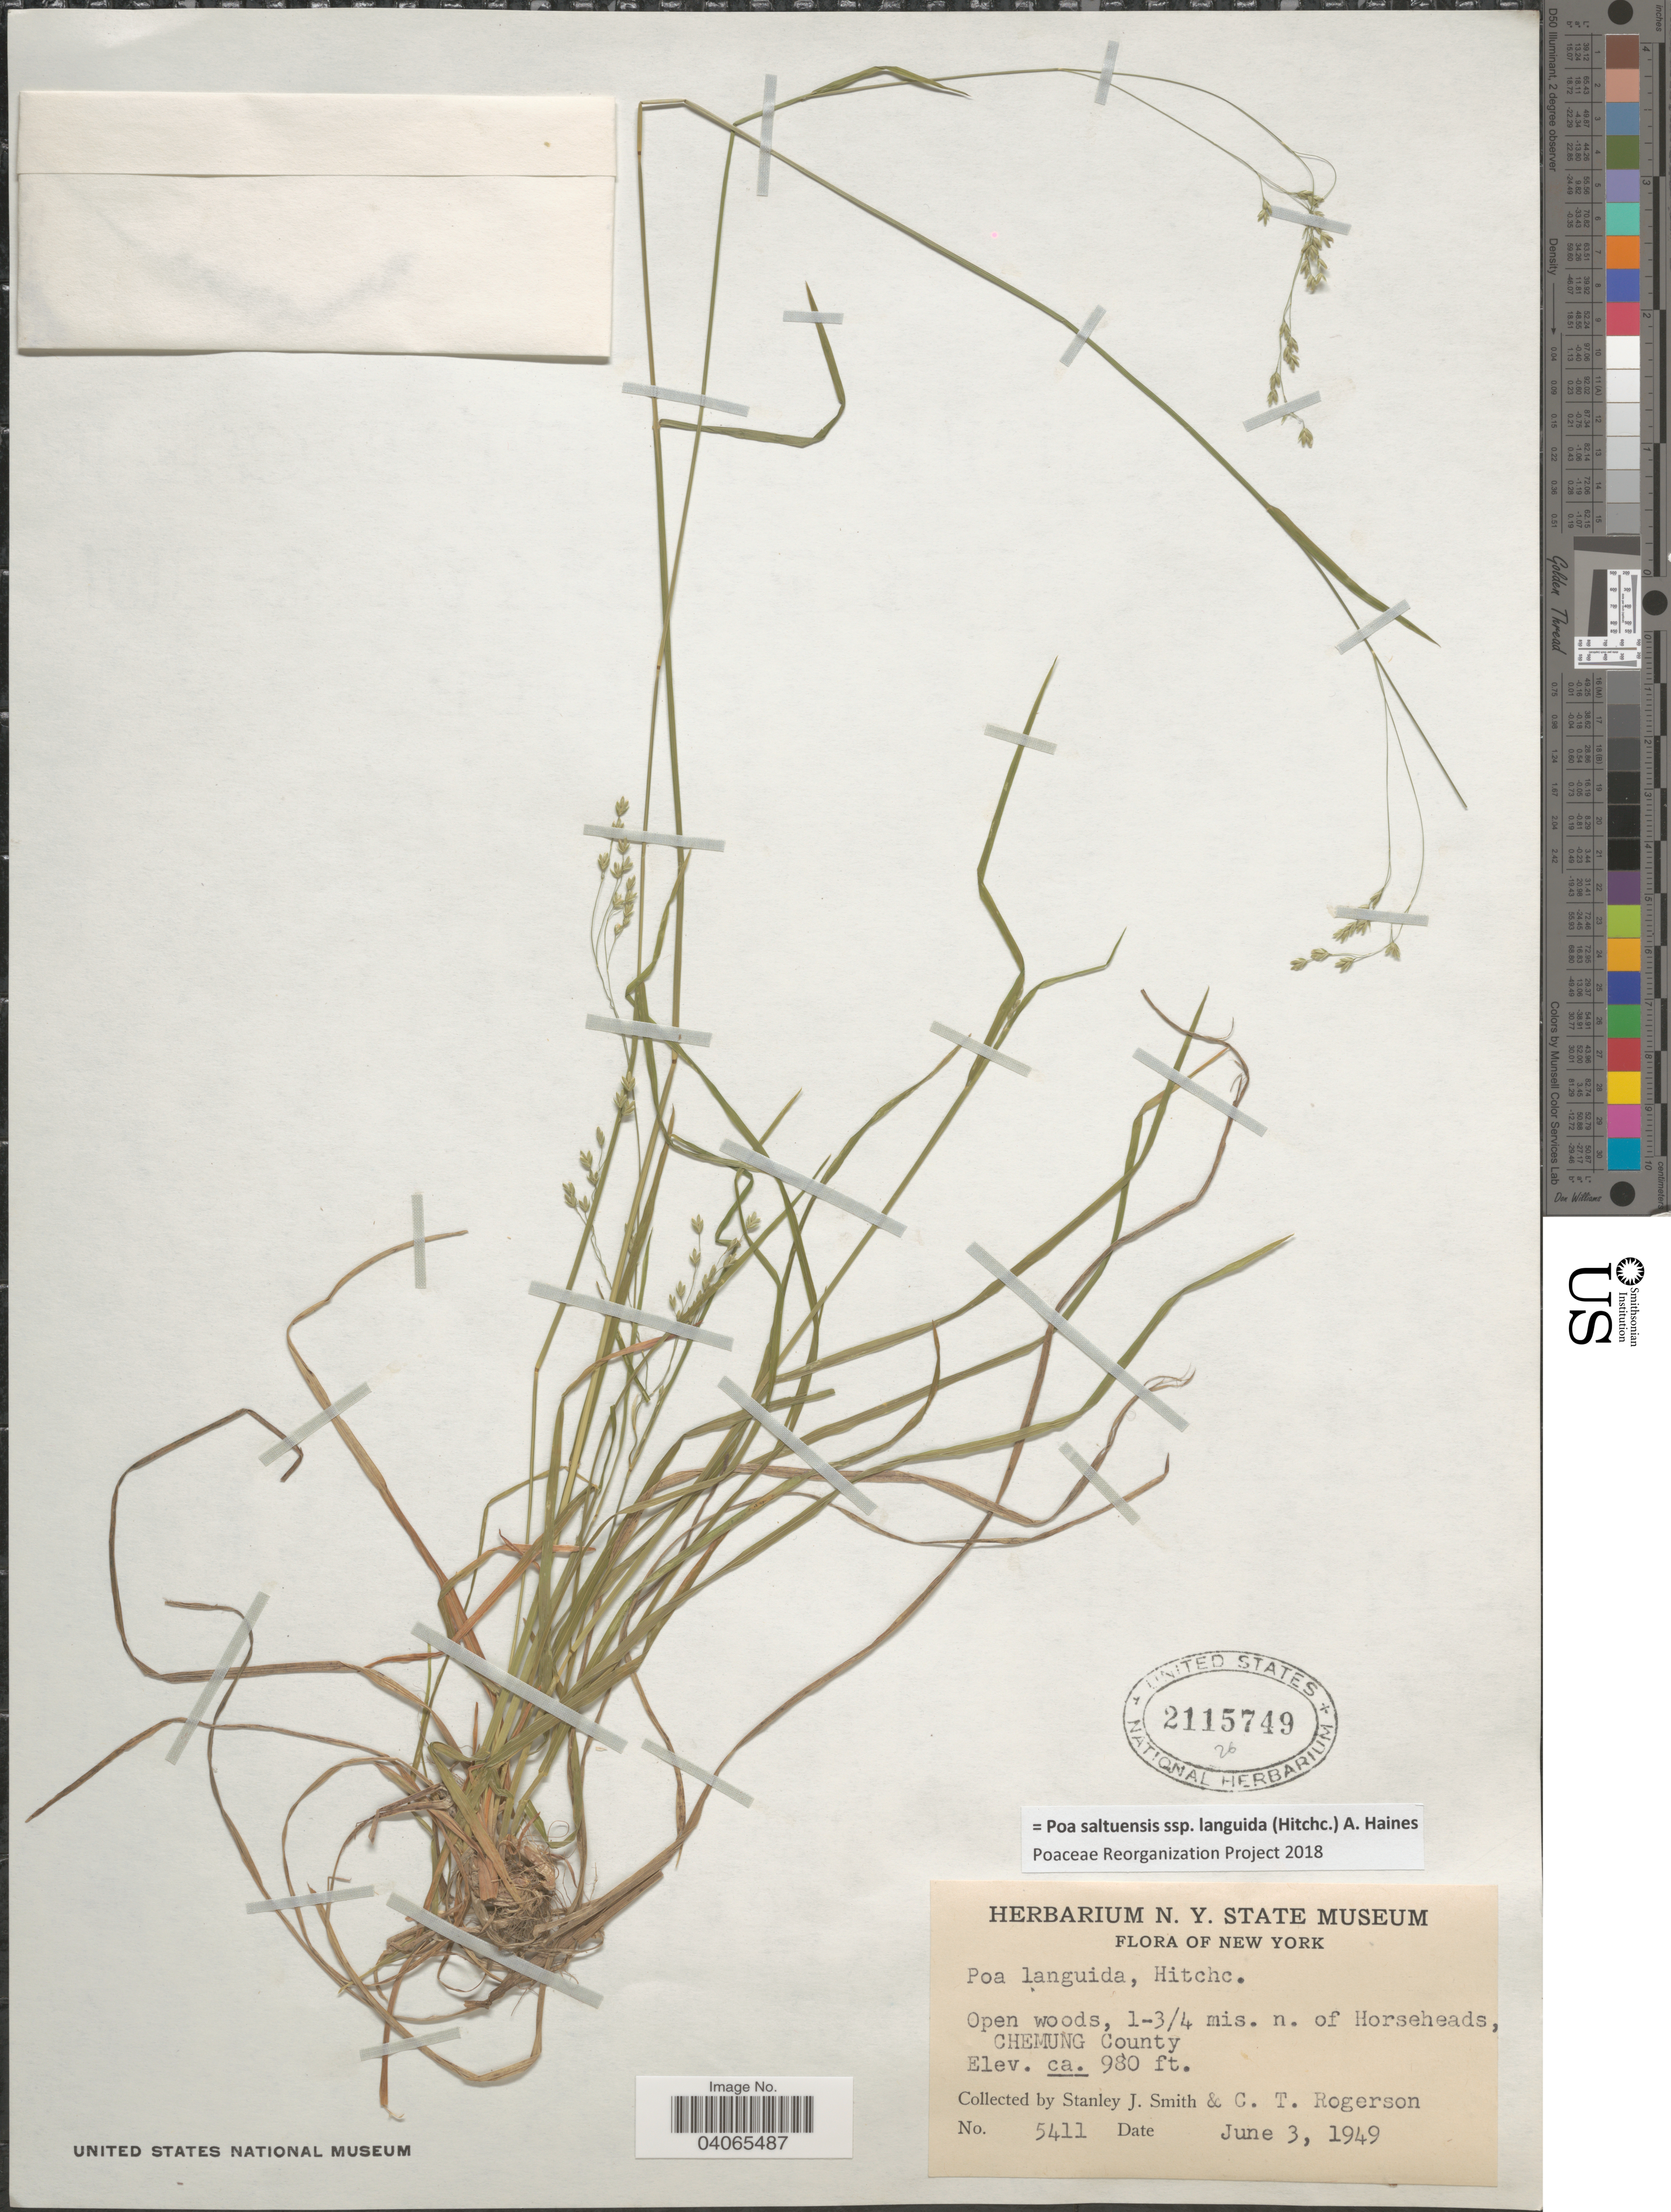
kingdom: Plantae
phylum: Tracheophyta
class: Liliopsida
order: Poales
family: Poaceae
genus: Poa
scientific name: Poa saltuensis subsp. languida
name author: (Hitchc.) A. Haines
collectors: S. Smith & C. Rogerson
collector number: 5411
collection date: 1949-06-03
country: United States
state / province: New York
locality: Open woods, 1-3/4 mis. n. of Horseheads, Chemung County.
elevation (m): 299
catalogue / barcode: US 2115749